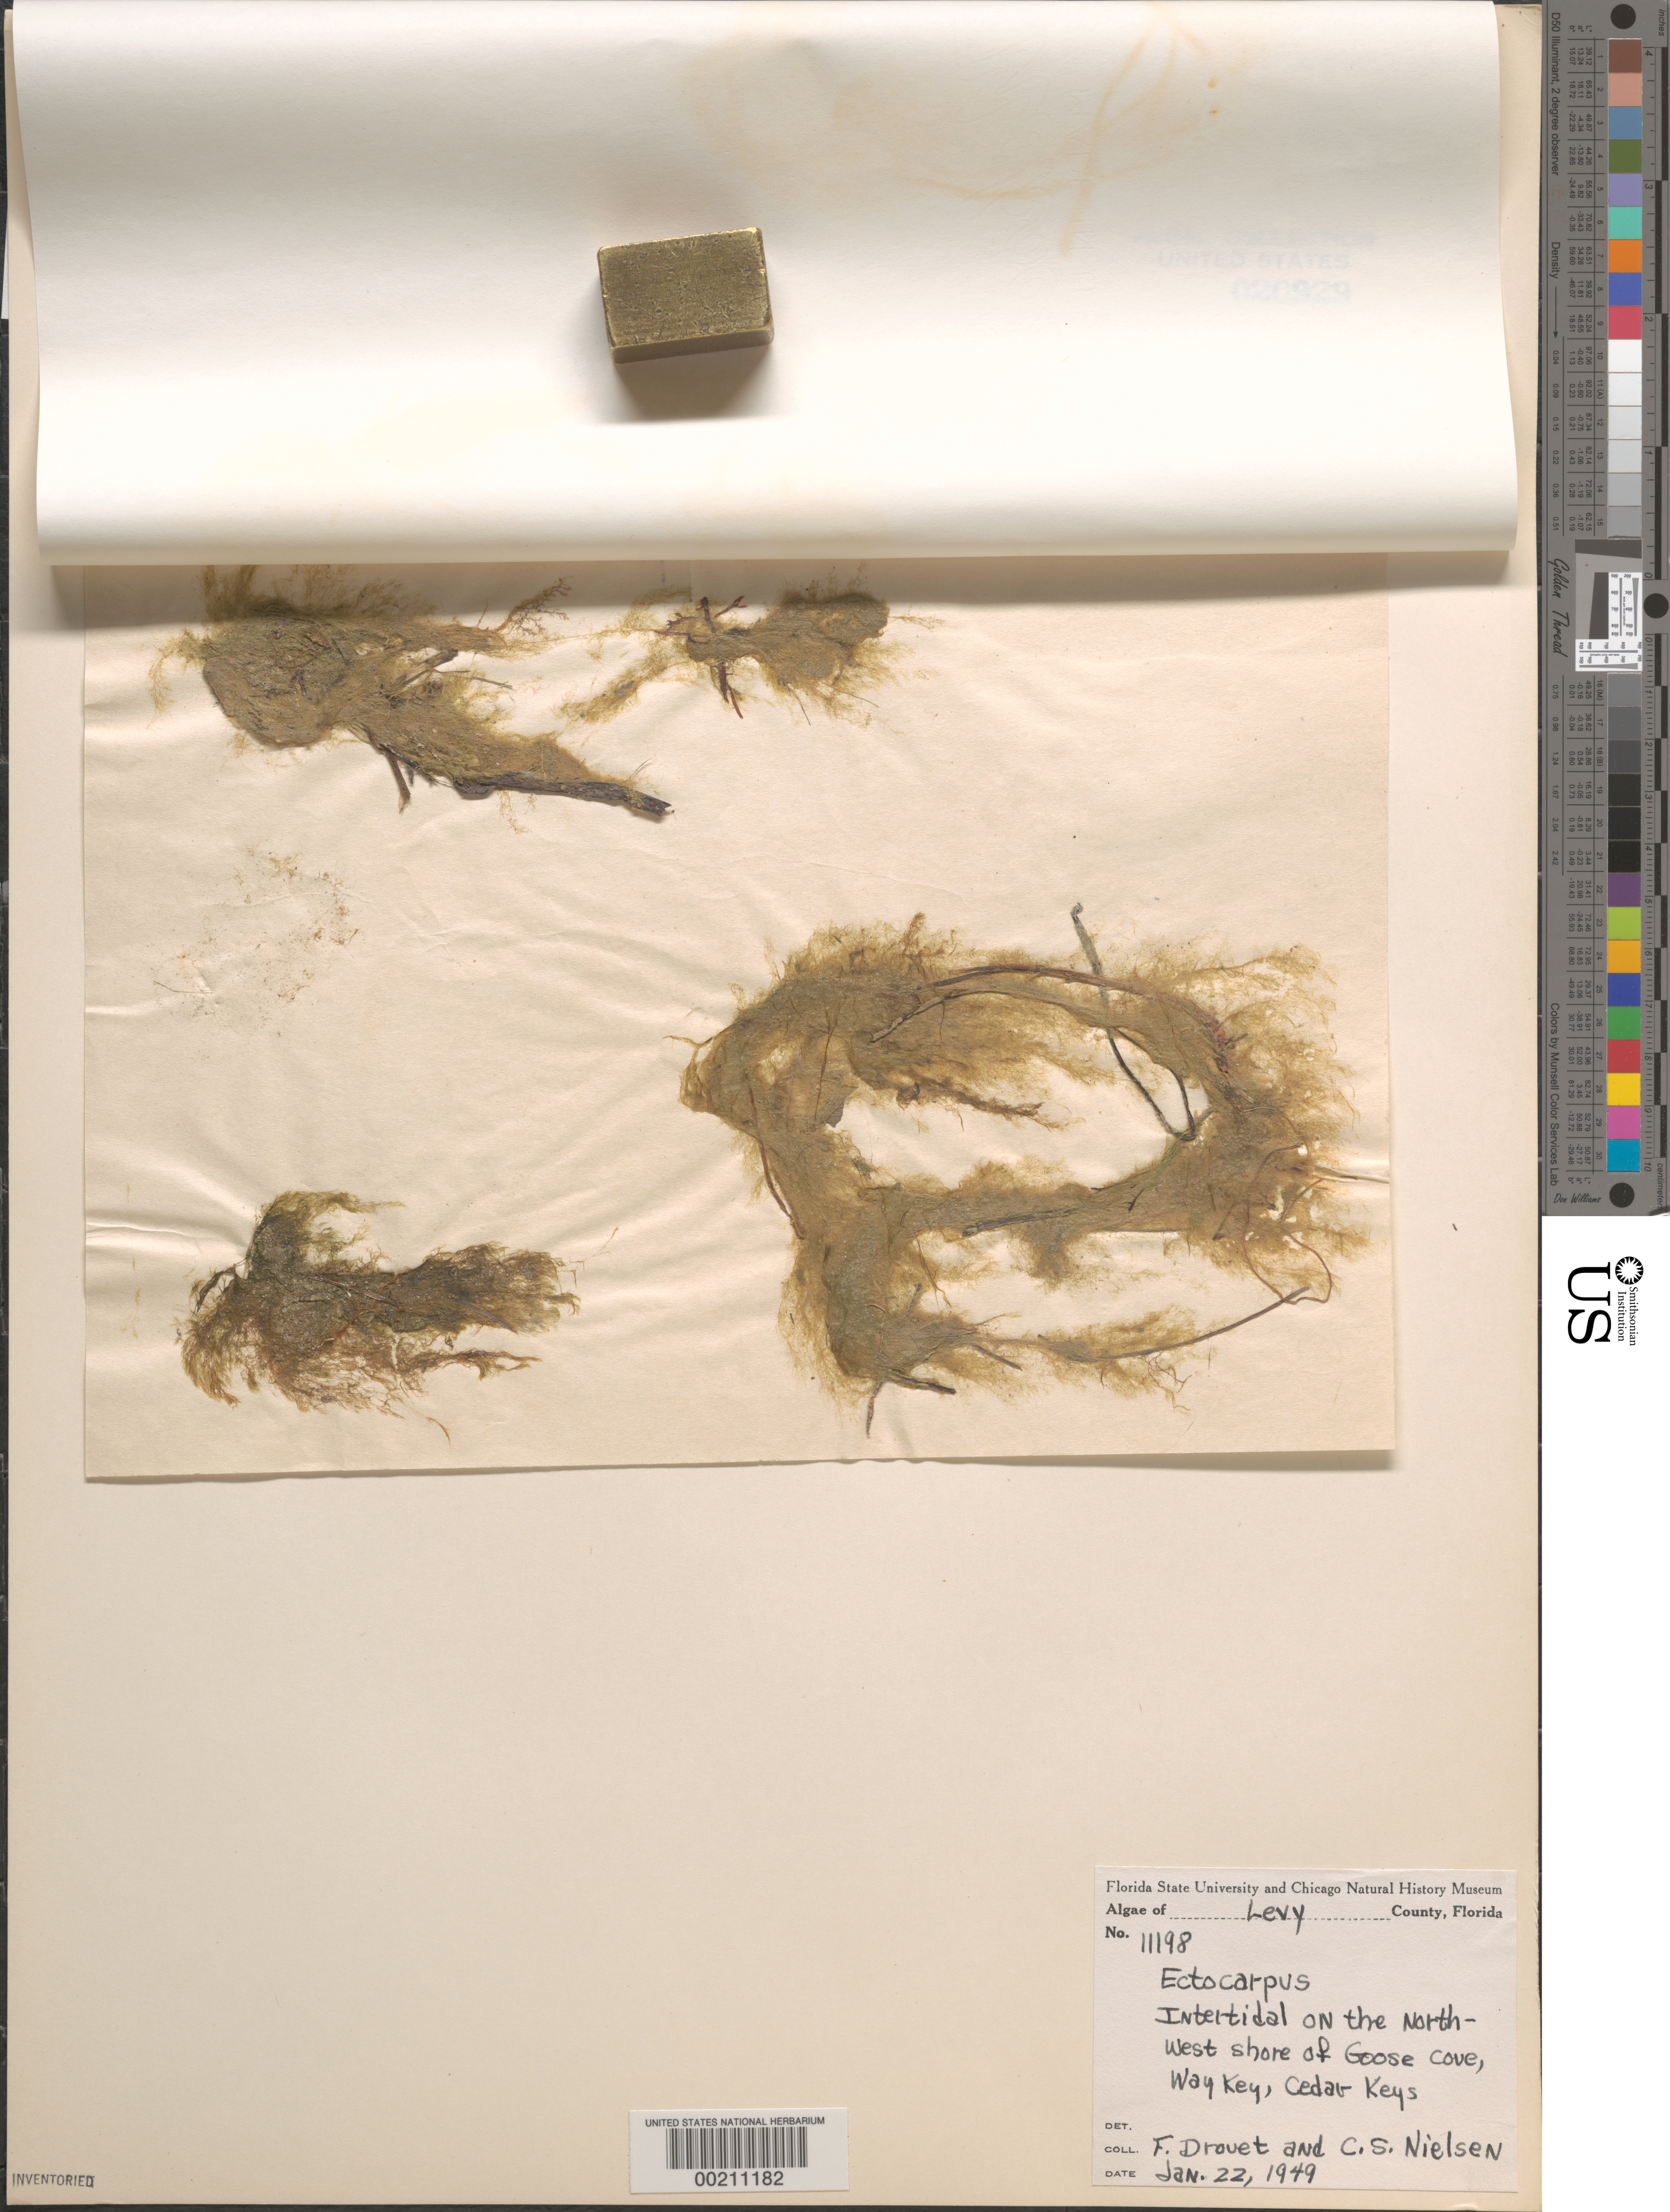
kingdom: Chromista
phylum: Ochrophyta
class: Phaeophyceae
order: Ectocarpales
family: Ectocarpaceae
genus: Ectocarpus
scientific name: Ectocarpus sp.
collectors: F. E. Drouet & C. S. Nielsen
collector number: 11198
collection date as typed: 22 Jan 1949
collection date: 1949-01-22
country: United States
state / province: Florida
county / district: Levy County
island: Way Key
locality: Goose Cove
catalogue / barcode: US 20929